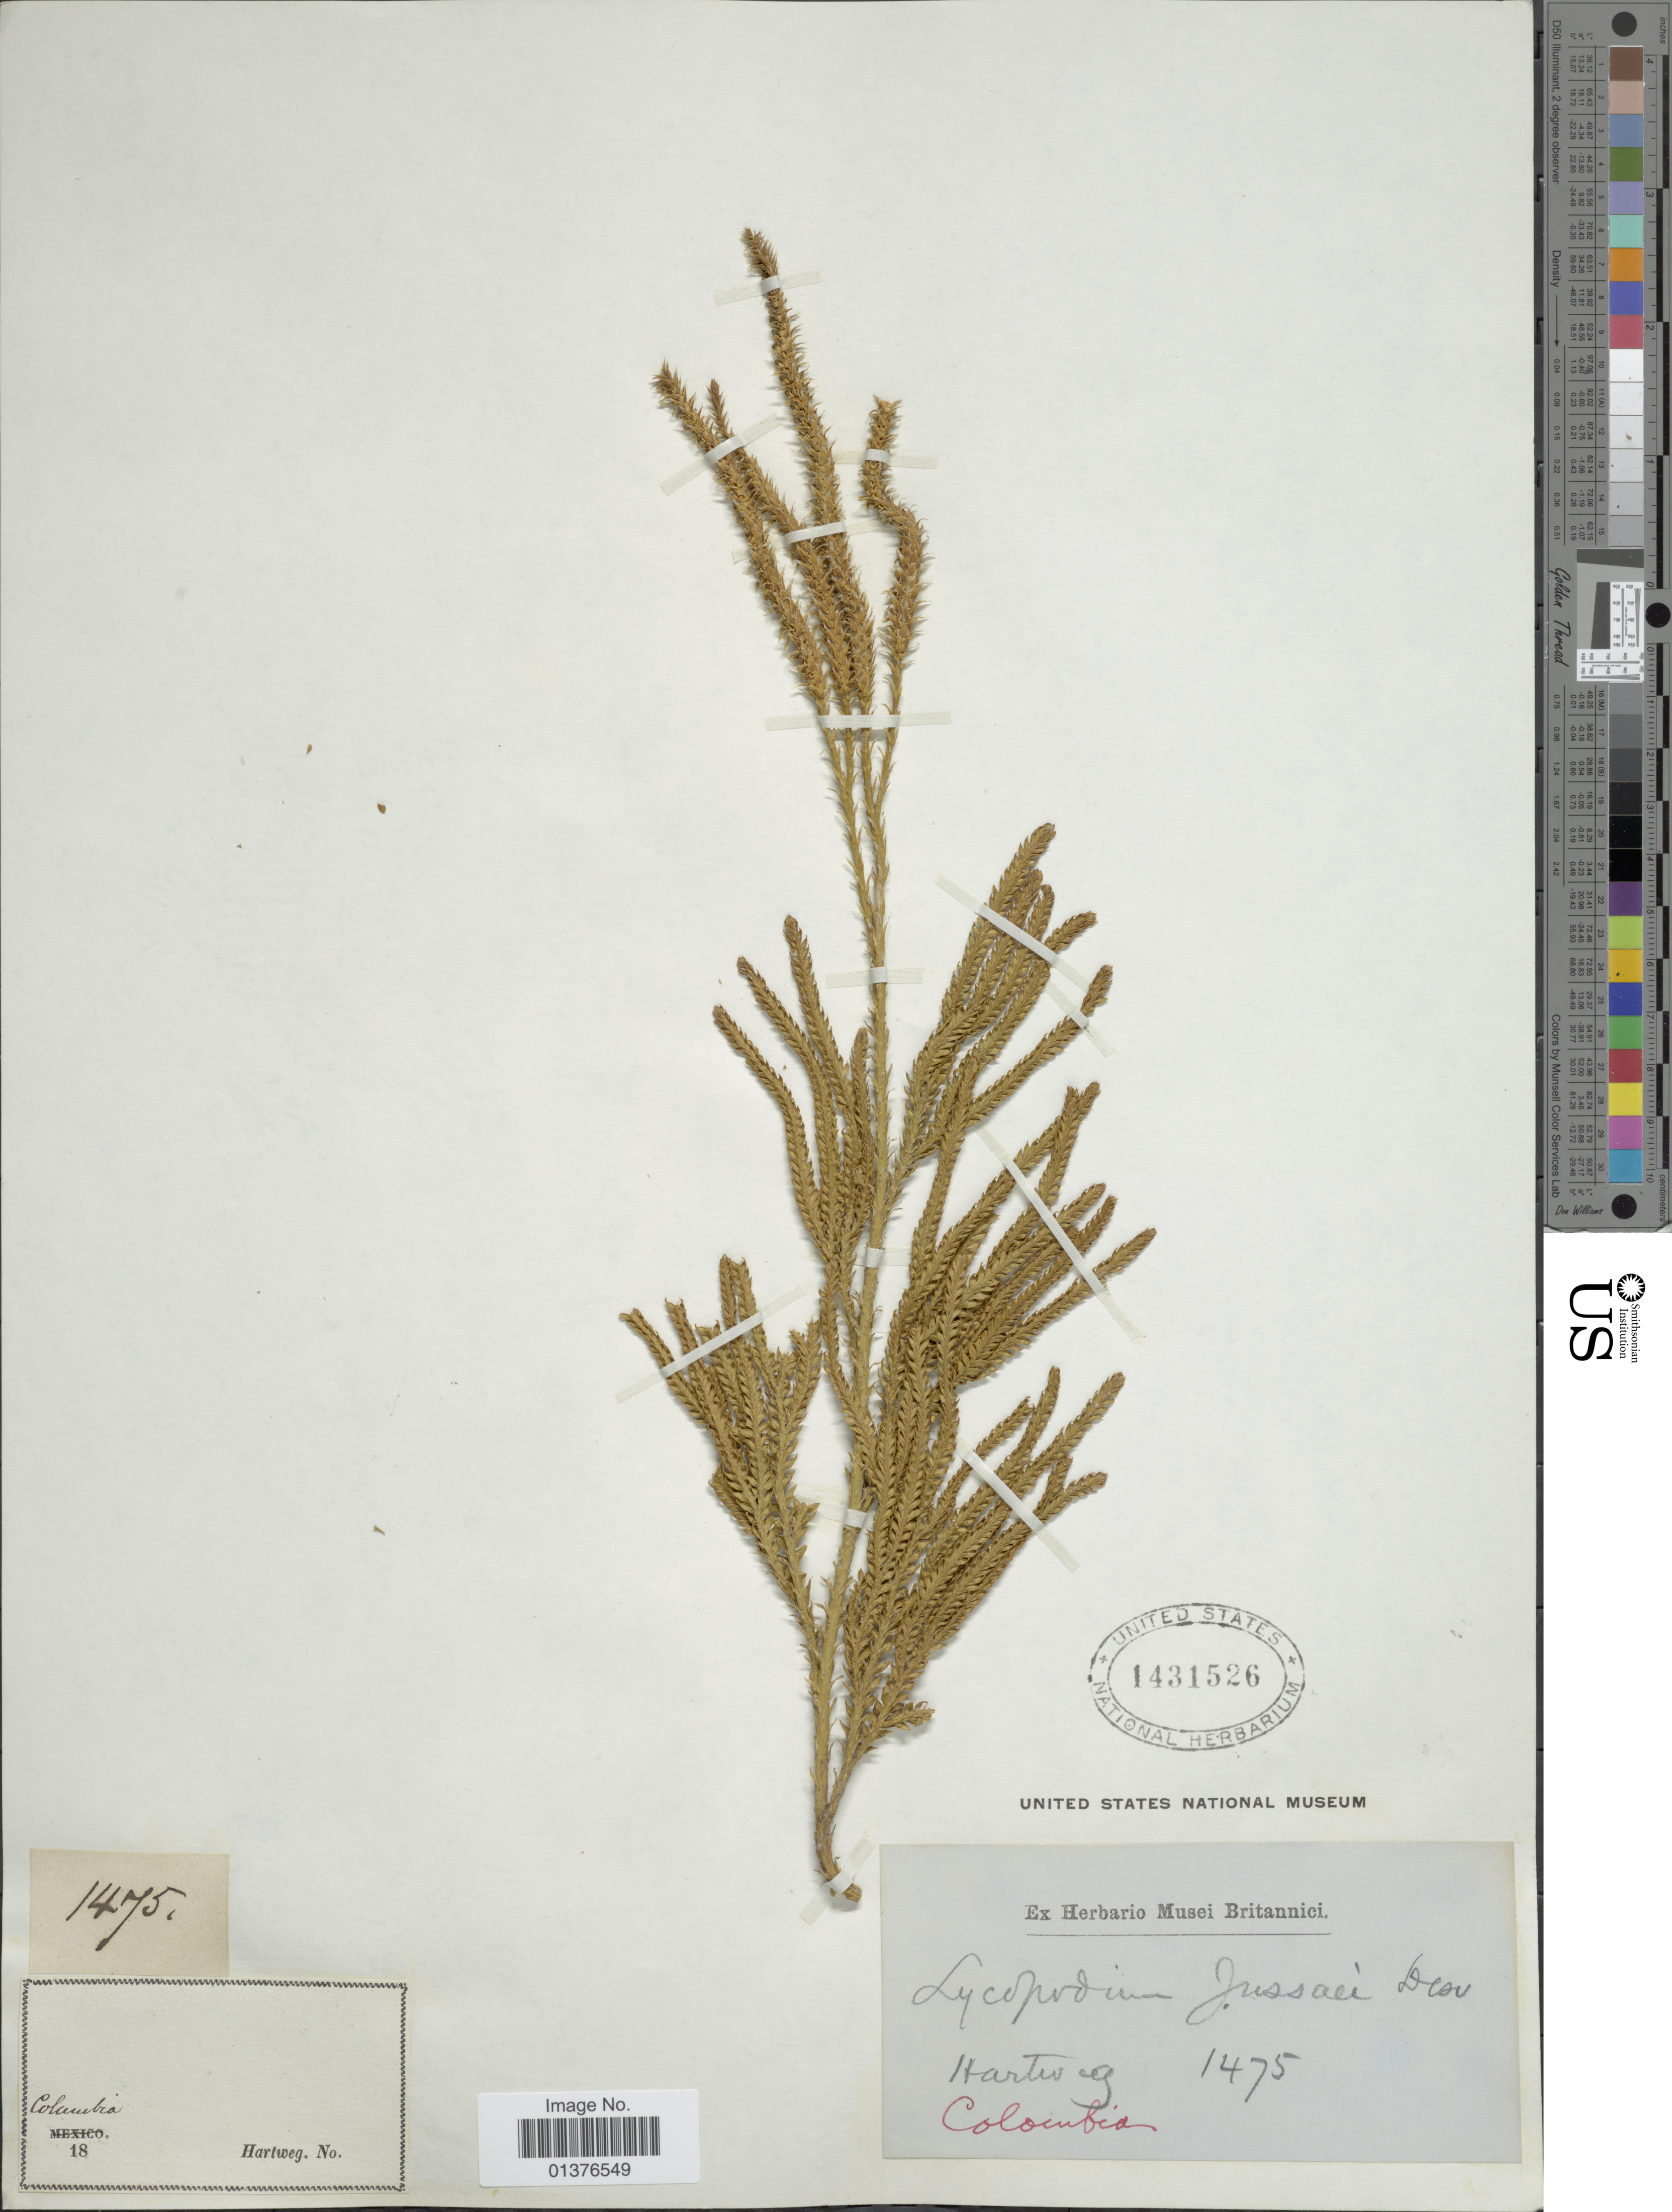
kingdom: Plantae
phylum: Tracheophyta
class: Lycopodiopsida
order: Lycopodiales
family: Lycopodiaceae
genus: Diphasium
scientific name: Diphasium jussiaei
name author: (Desv.) C. Presl ex Rothm.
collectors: Hartweg, --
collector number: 1475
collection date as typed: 18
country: Colombia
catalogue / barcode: US 1431526